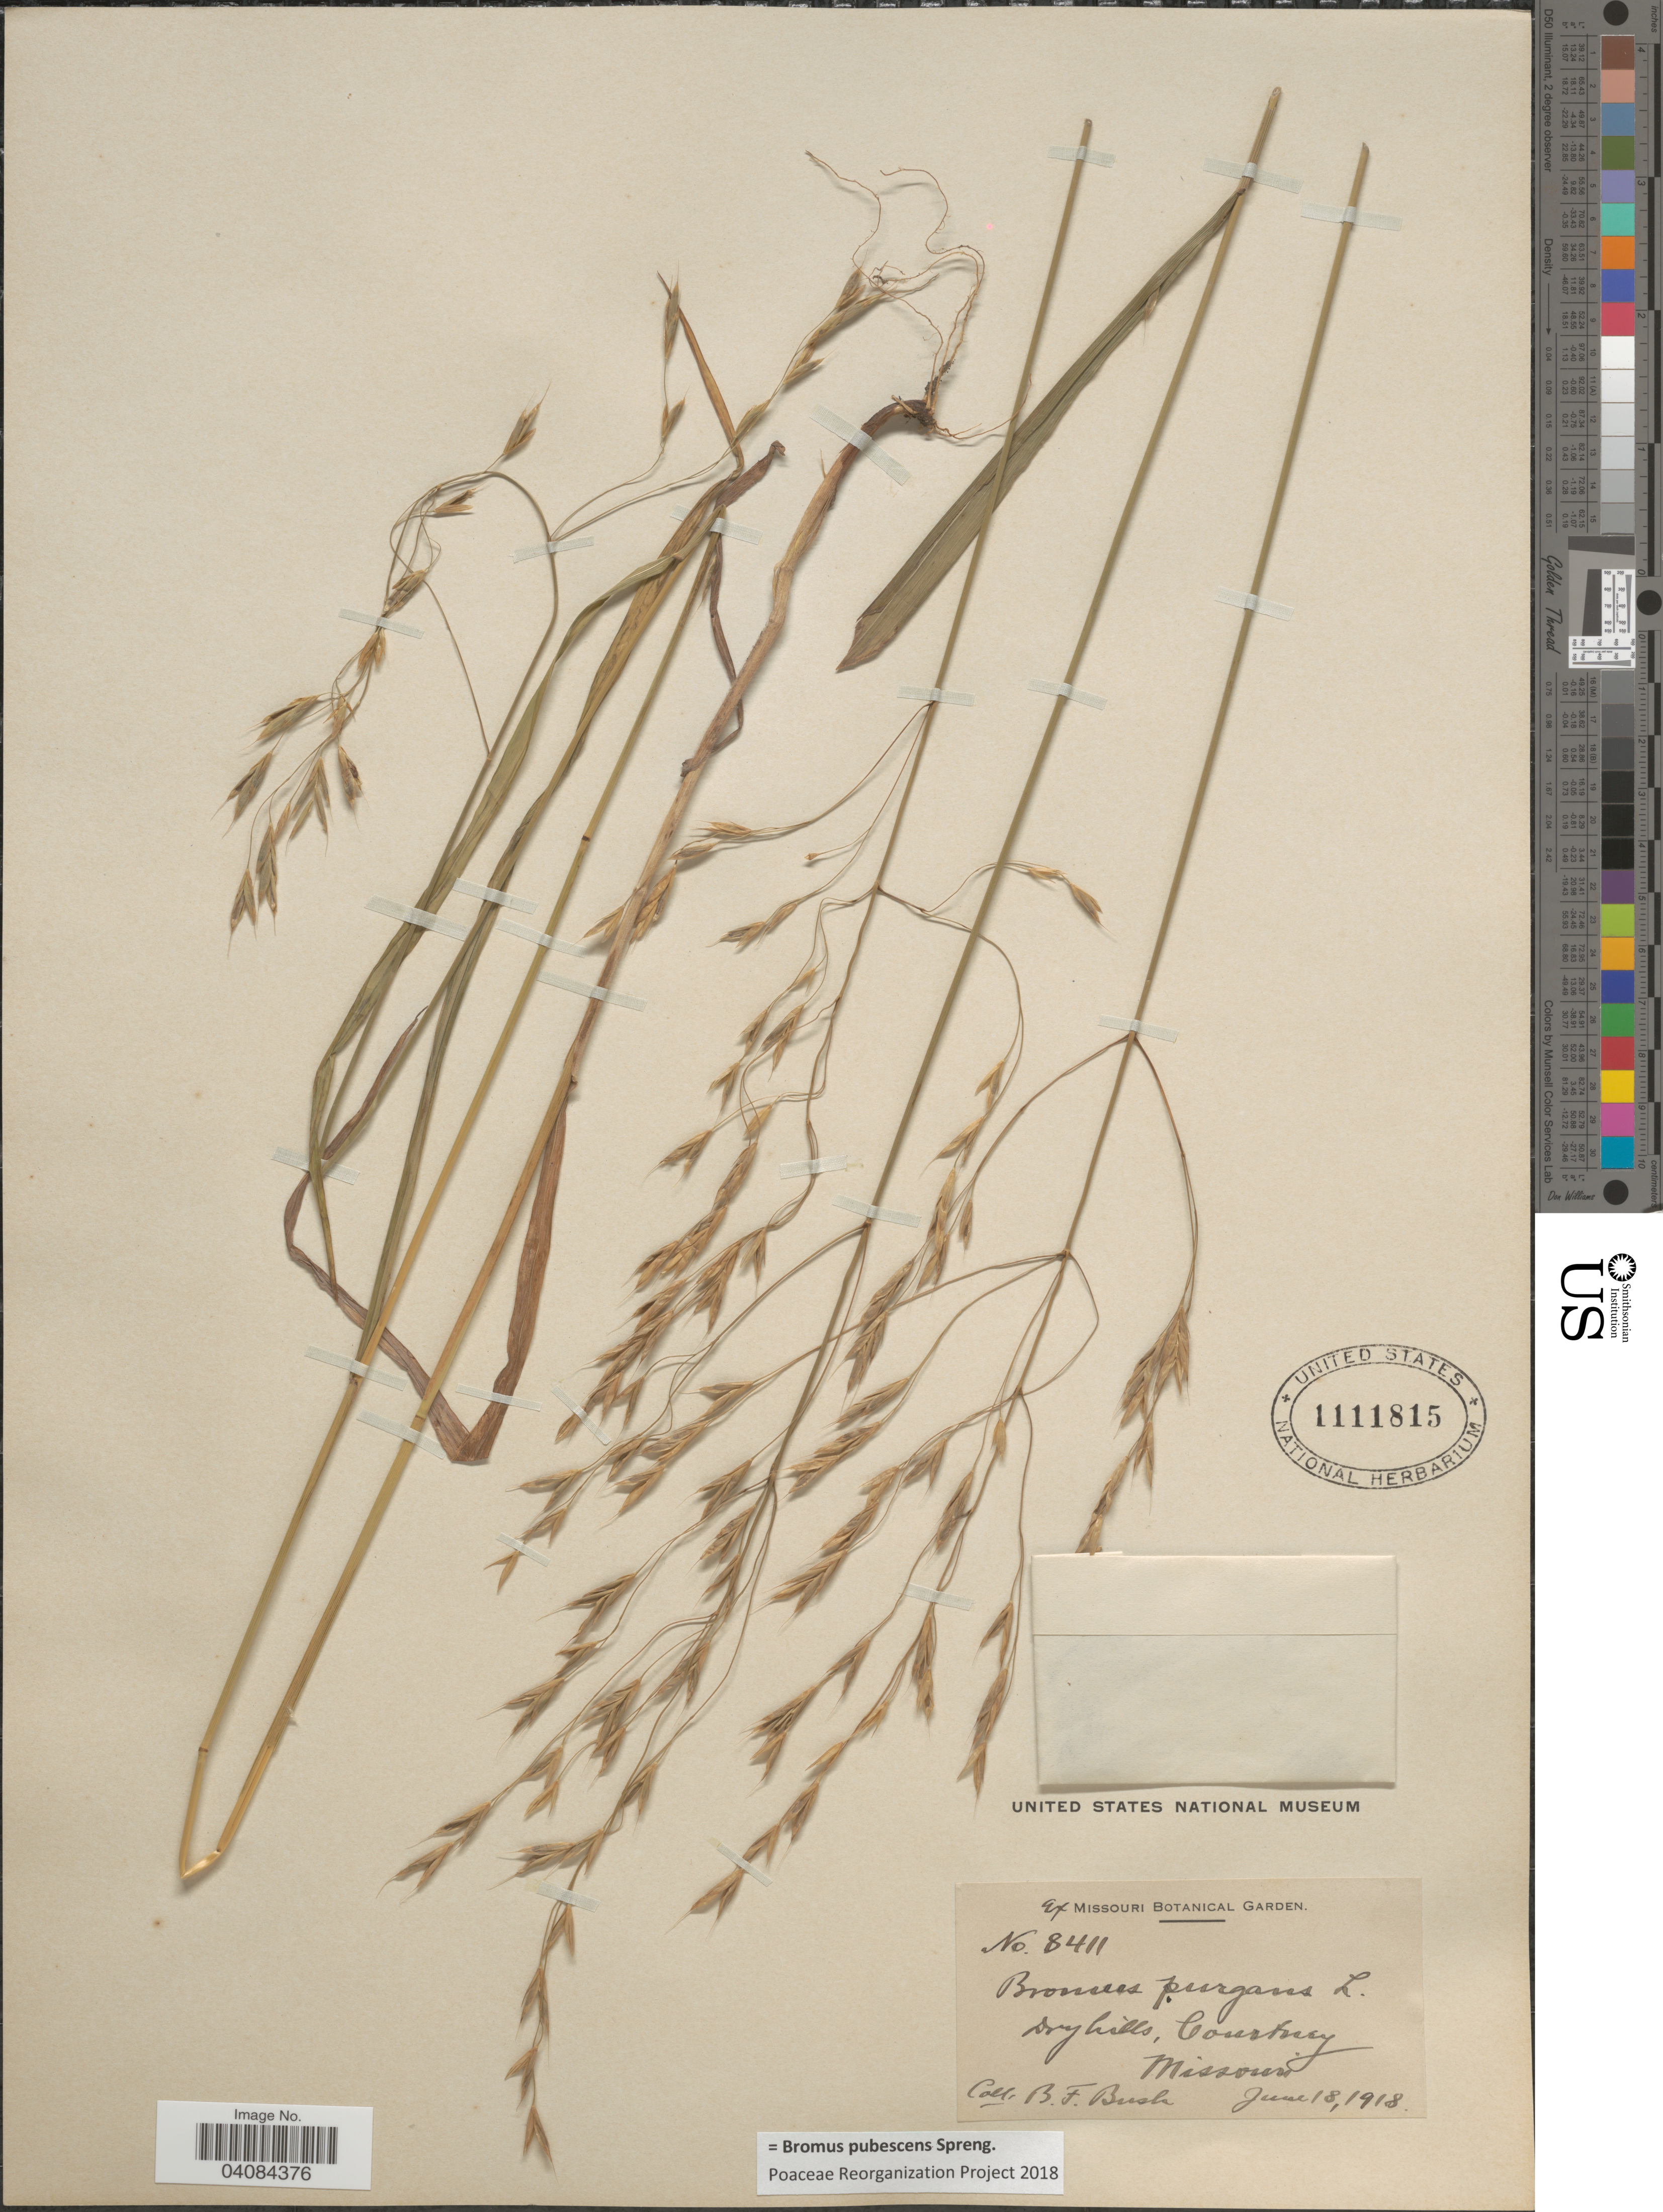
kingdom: Plantae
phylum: Tracheophyta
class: Liliopsida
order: Poales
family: Poaceae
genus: Bromus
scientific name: Bromus pubescens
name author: Muhl. ex Willd.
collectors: B. F. Bush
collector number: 8411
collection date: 1918-06-18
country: United States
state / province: Missouri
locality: Dry hills, Courtney.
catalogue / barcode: US 1111815